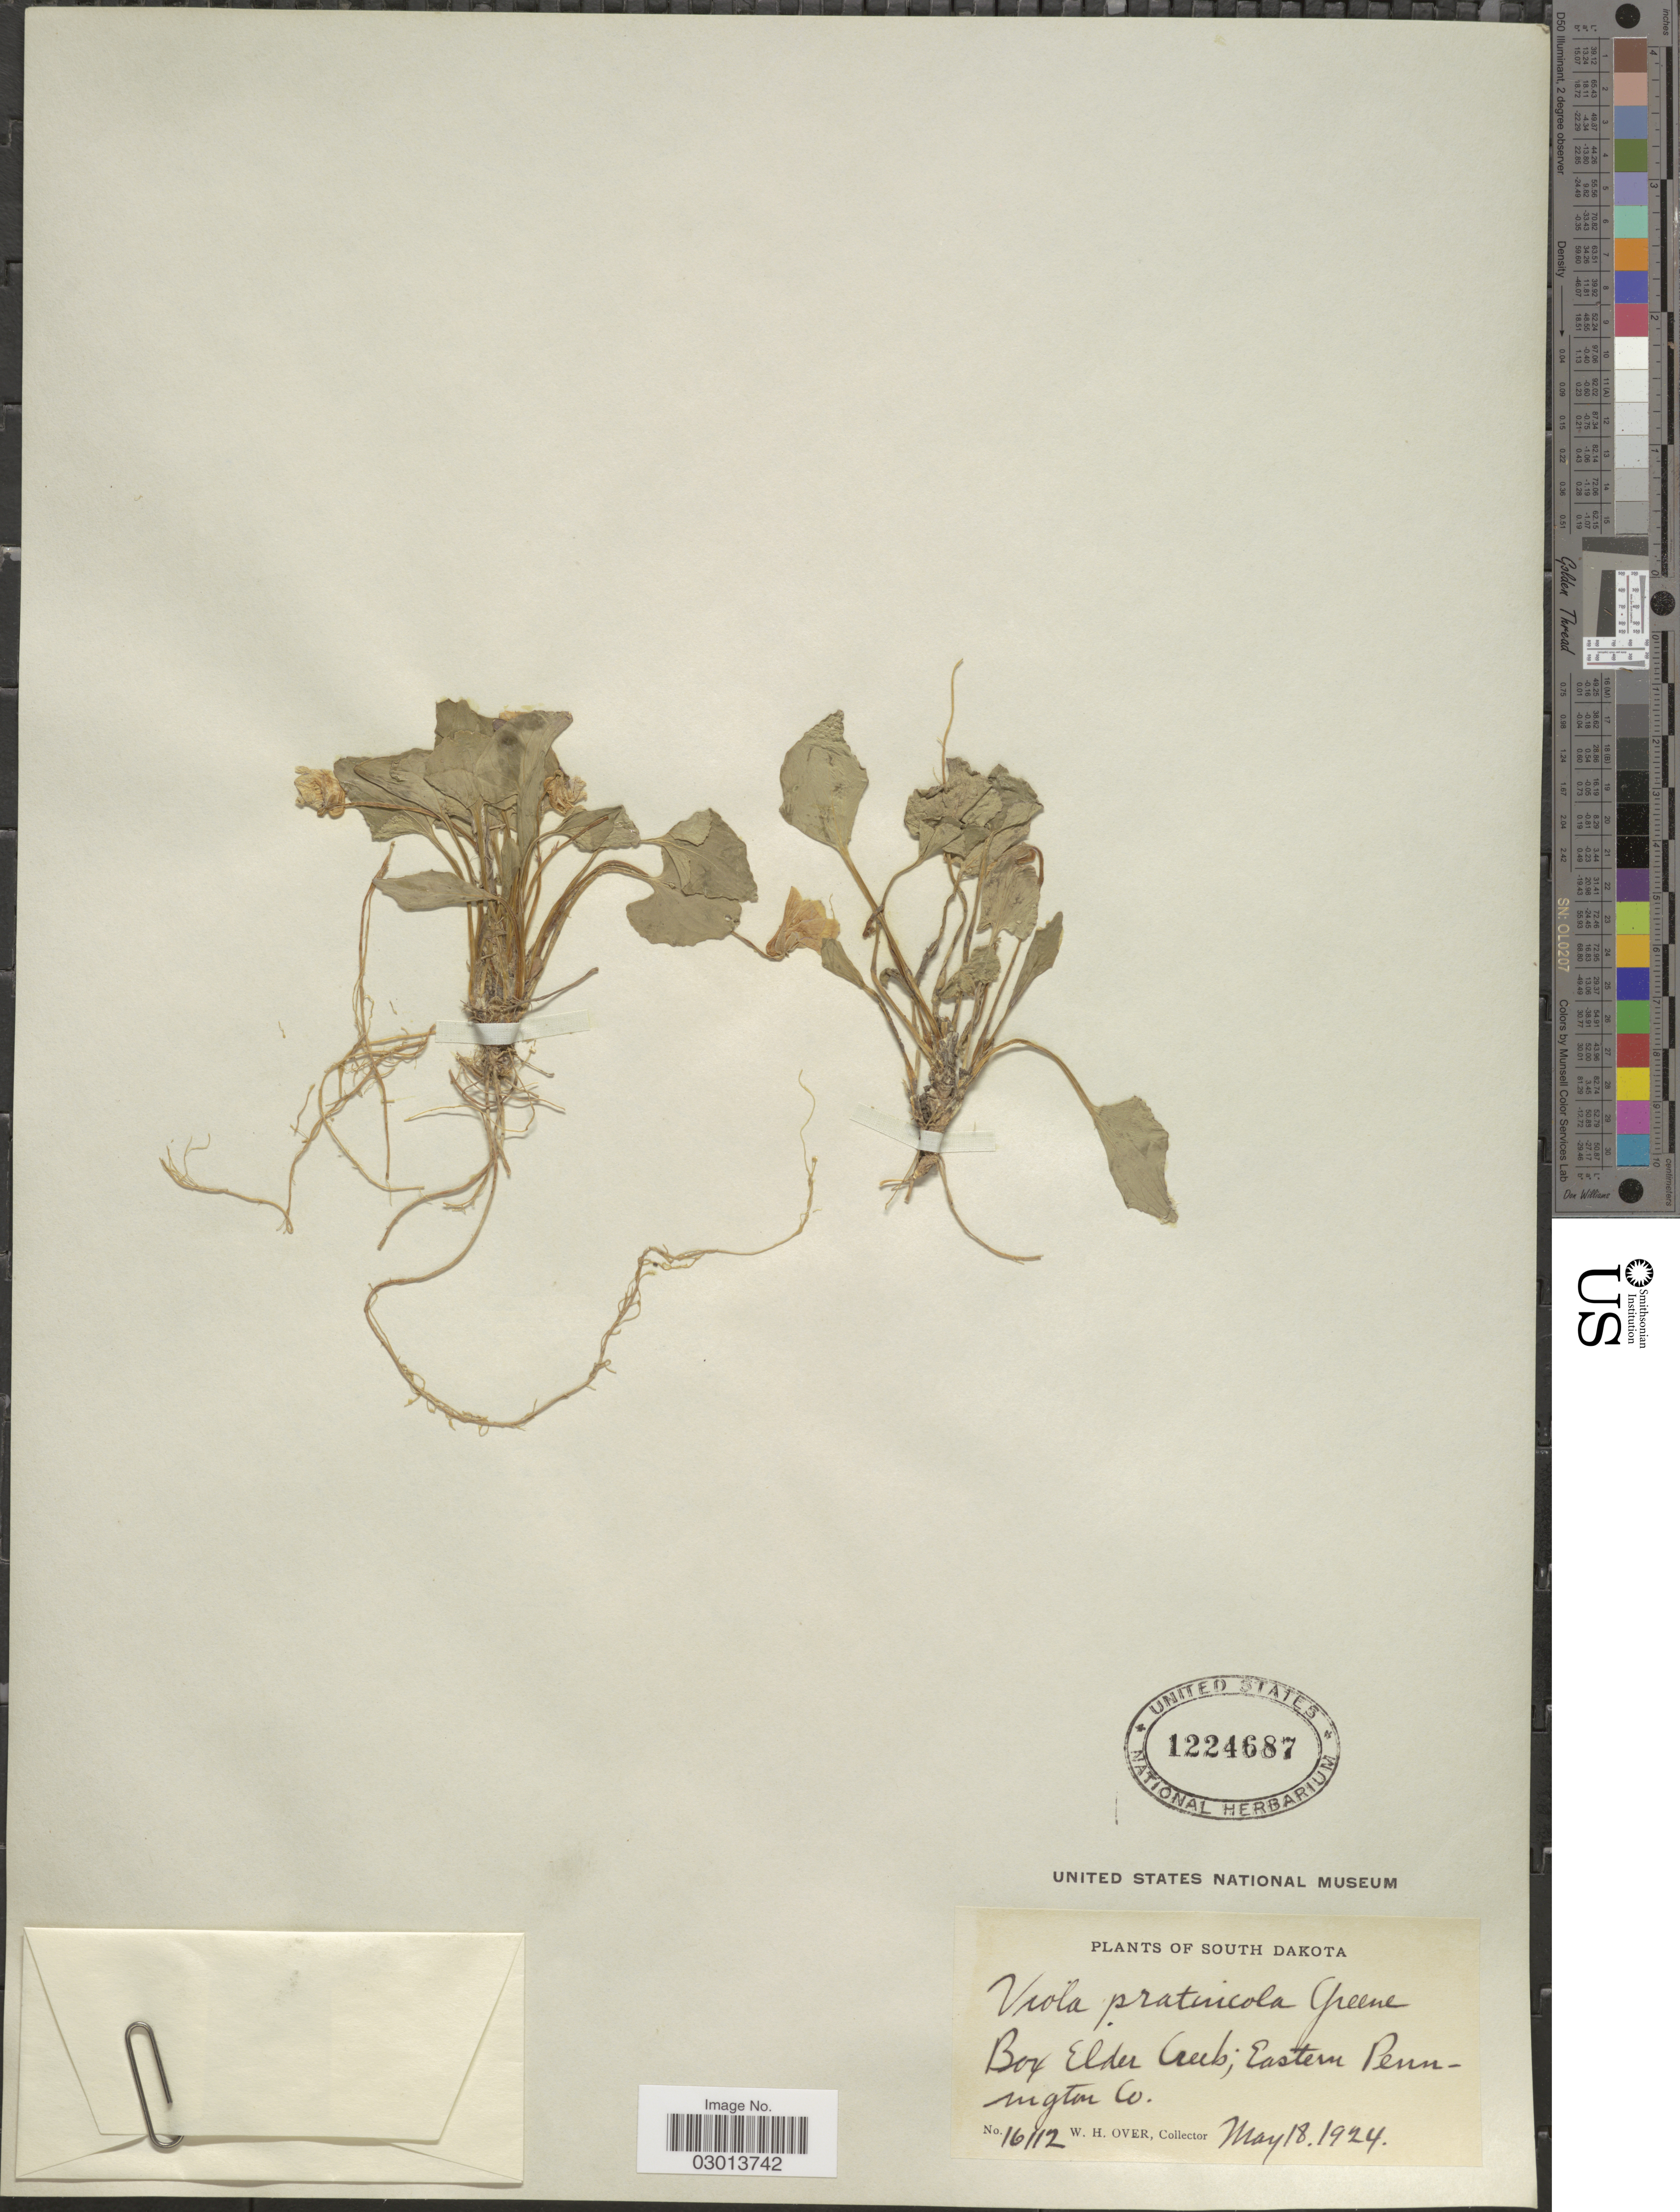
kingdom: Plantae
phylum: Tracheophyta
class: Magnoliopsida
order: Malpighiales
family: Violaceae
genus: Viola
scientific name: Viola pratincola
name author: Greene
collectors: W. Over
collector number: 16112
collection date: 1924-05-18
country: United States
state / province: South Dakota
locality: Box Elder Creek; Eastern Pennington Co.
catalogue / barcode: US 1224687